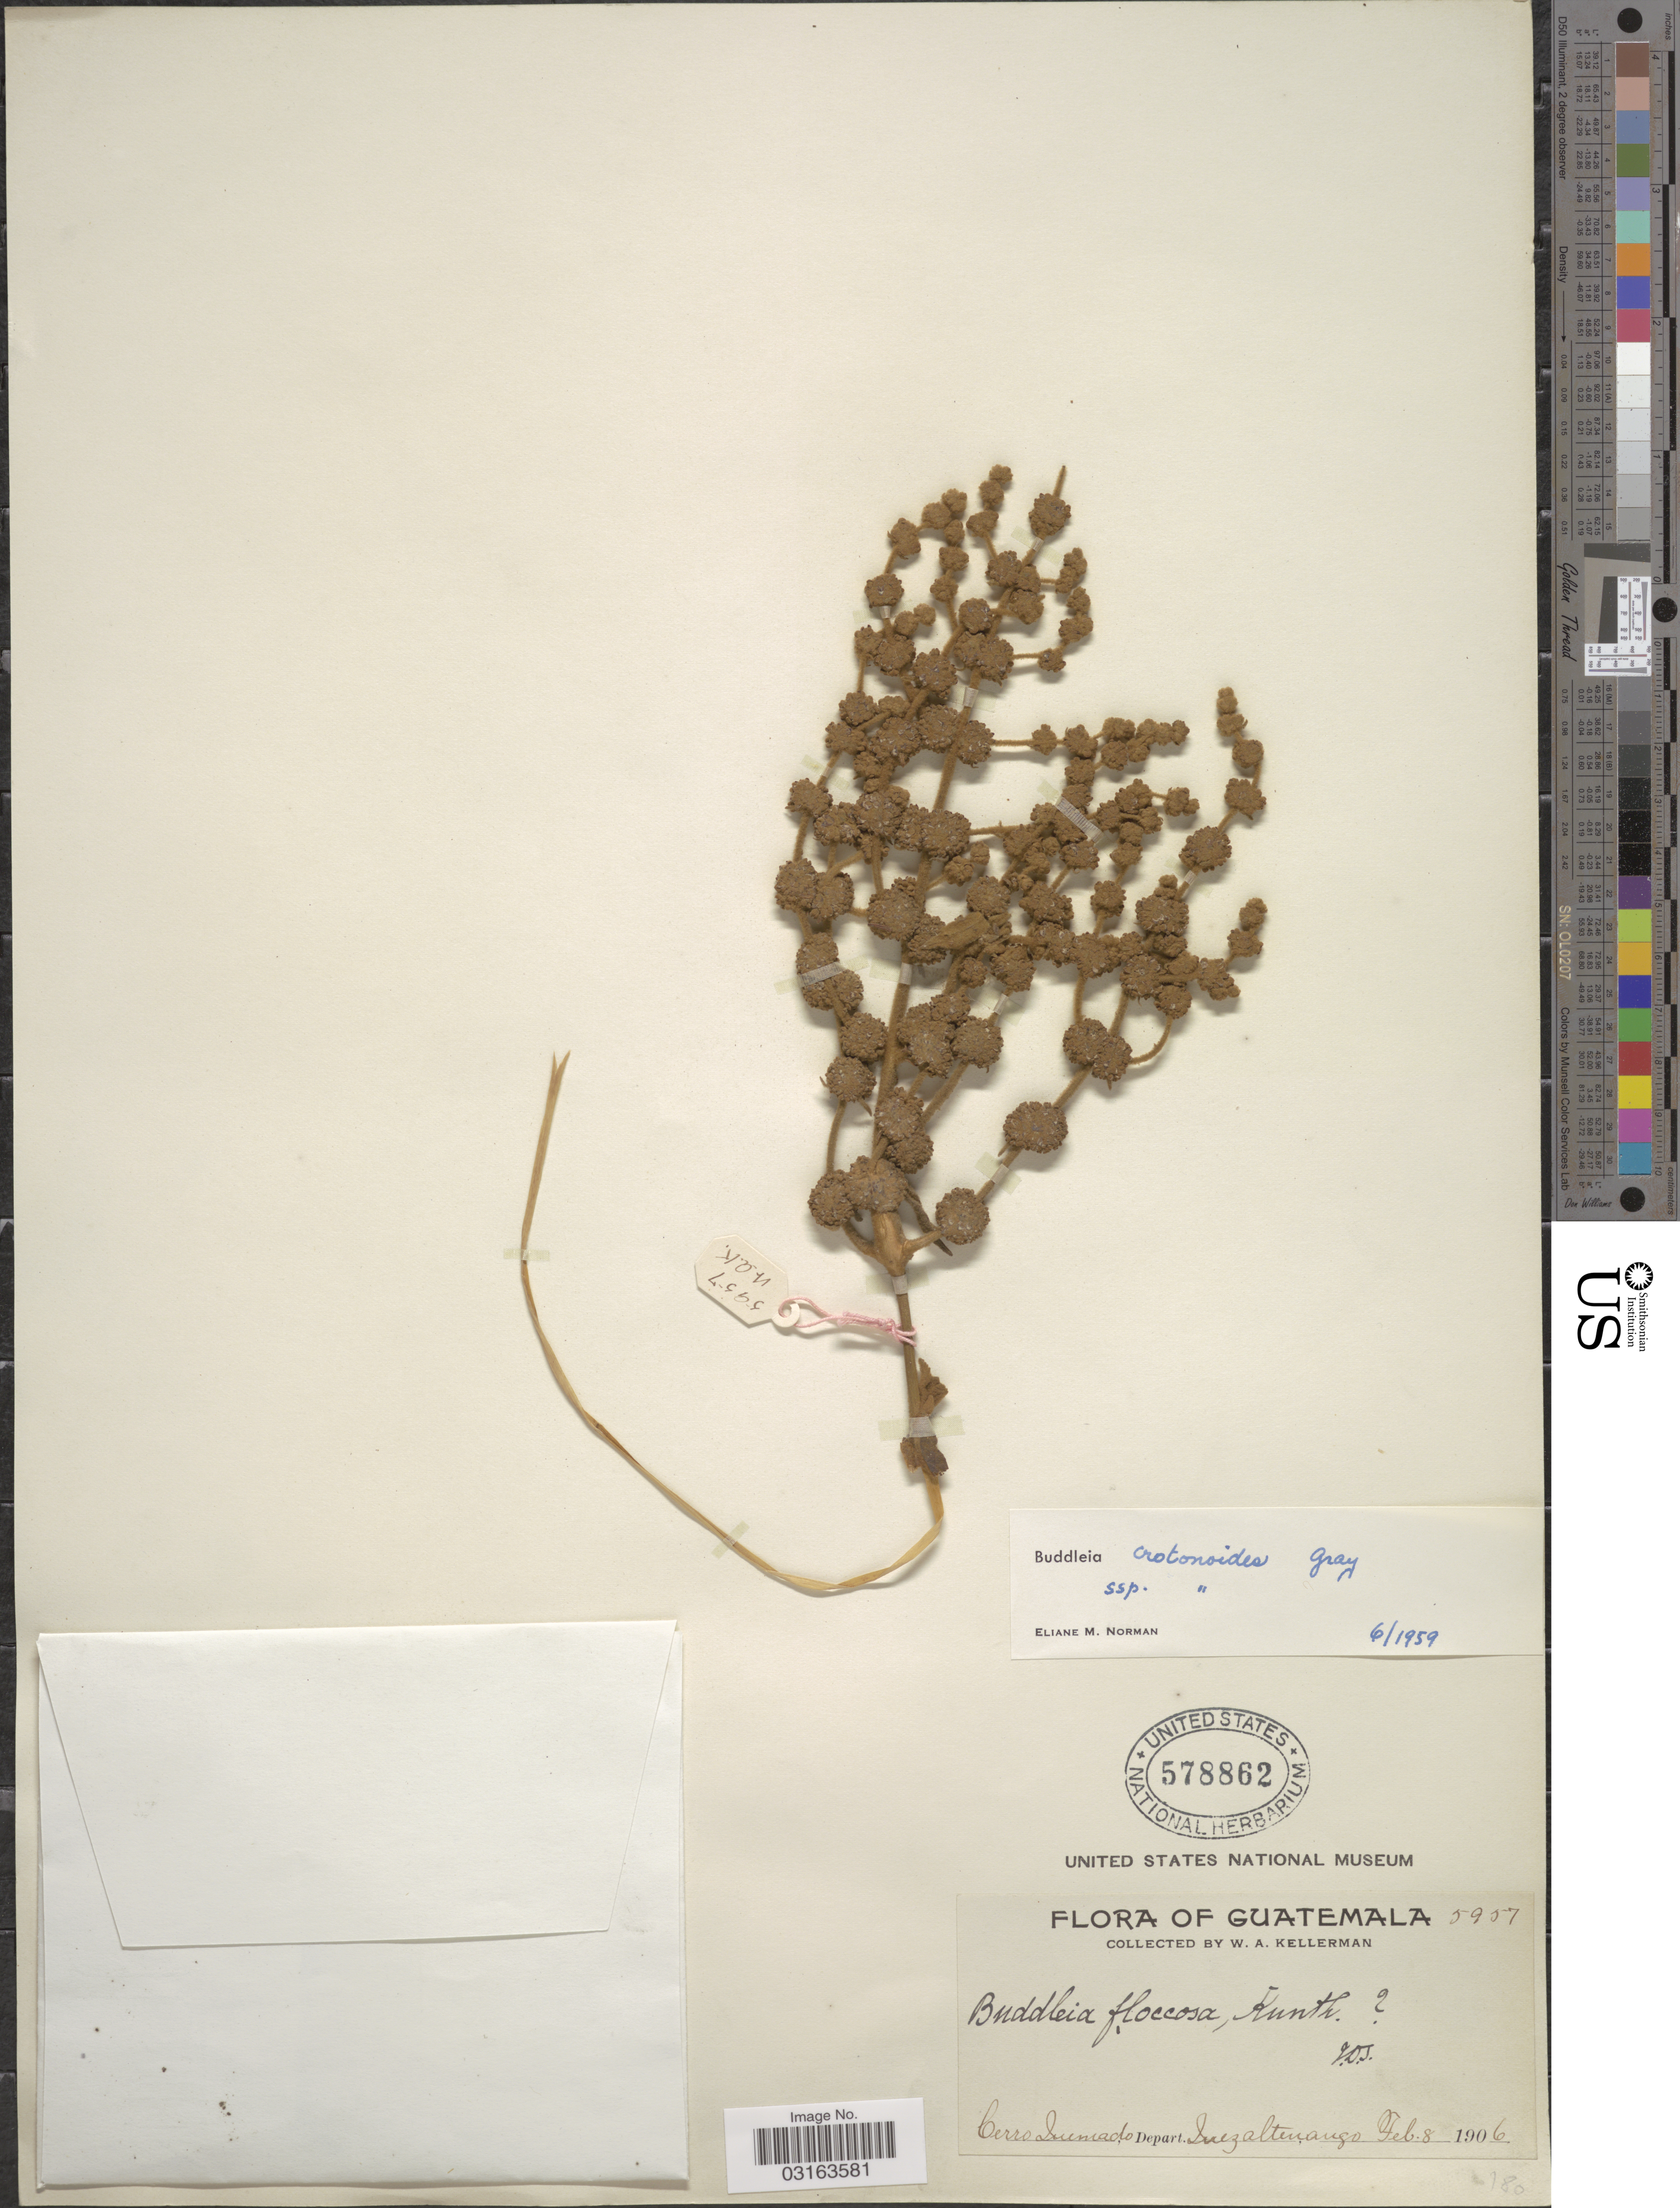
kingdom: Plantae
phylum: Tracheophyta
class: Magnoliopsida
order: Lamiales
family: Scrophulariaceae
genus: Buddleja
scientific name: Buddleja crotonoides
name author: A. Gray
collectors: W. Kellerman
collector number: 5957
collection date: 1906-02-08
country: Guatemala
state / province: Quetzaltenango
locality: Cerro Quemado, Depart. Quezaltenango.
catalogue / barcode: US 578862